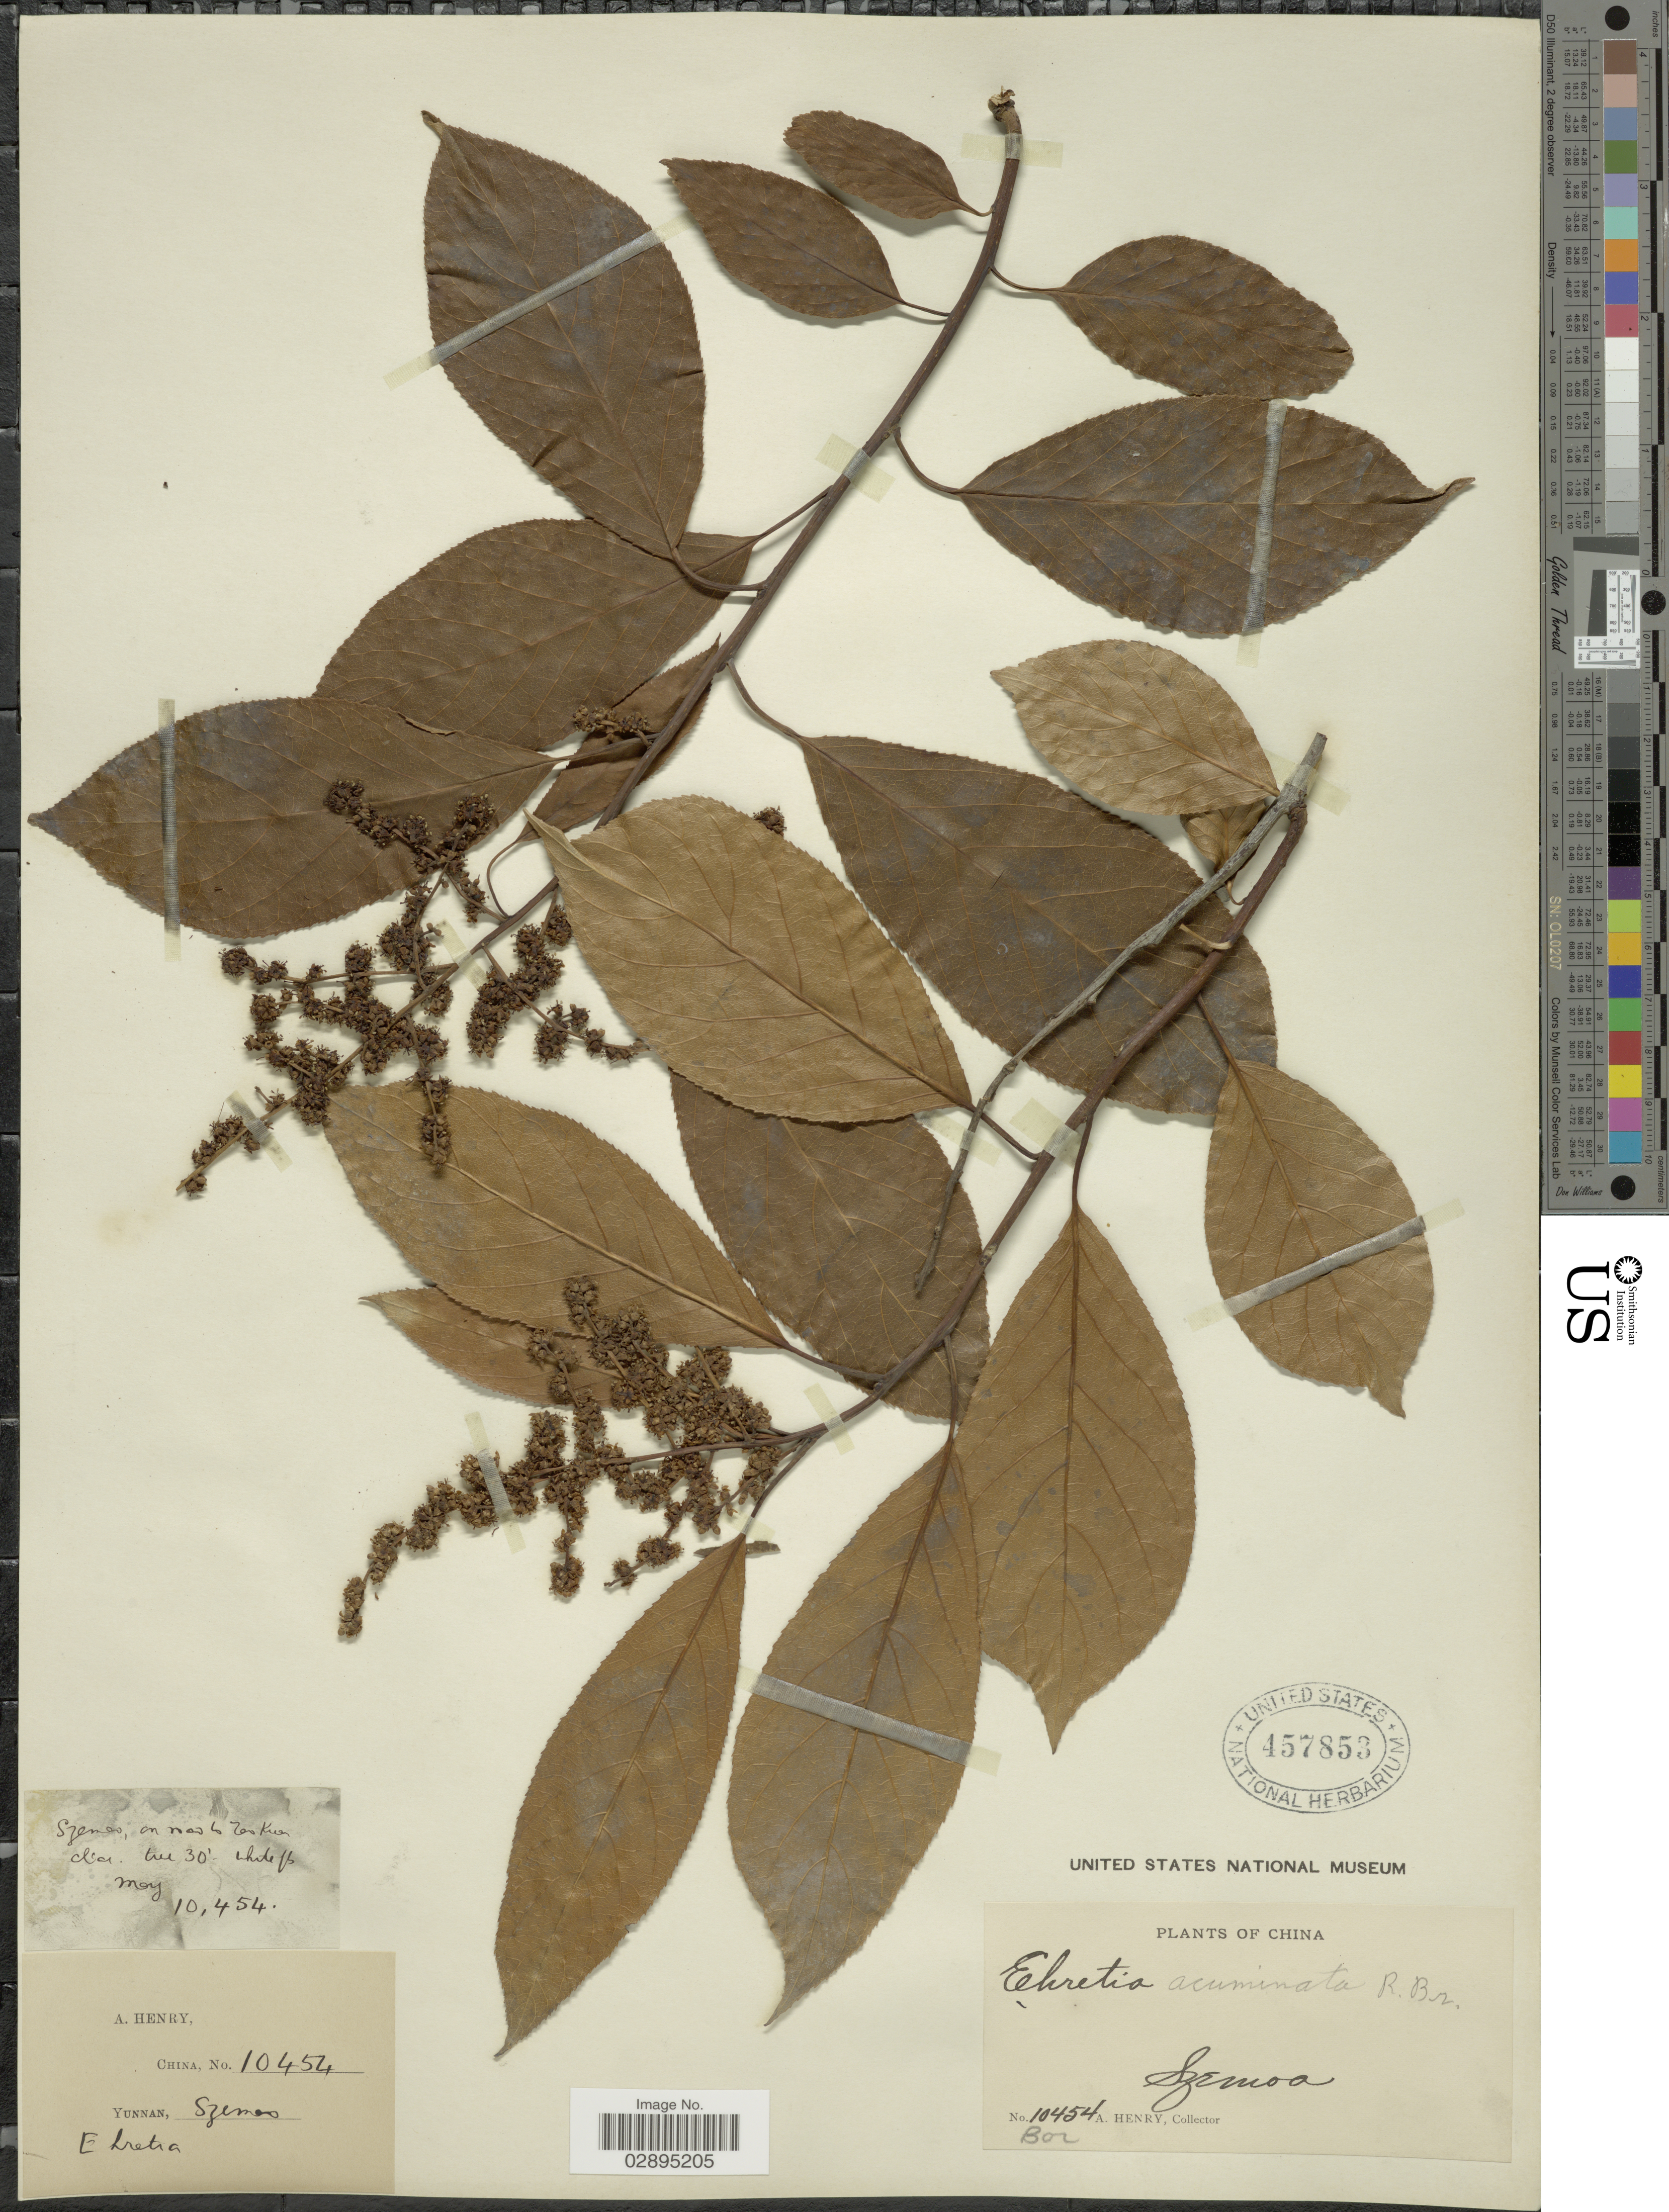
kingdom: Plantae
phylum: Tracheophyta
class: Magnoliopsida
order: Boraginales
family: Ehretiaceae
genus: Ehretia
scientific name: Ehretia acuminata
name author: R. Br.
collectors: A. Henry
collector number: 10454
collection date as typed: May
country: China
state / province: Yunnan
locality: Szemoa. On road to Teo Kuan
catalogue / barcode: US 457853